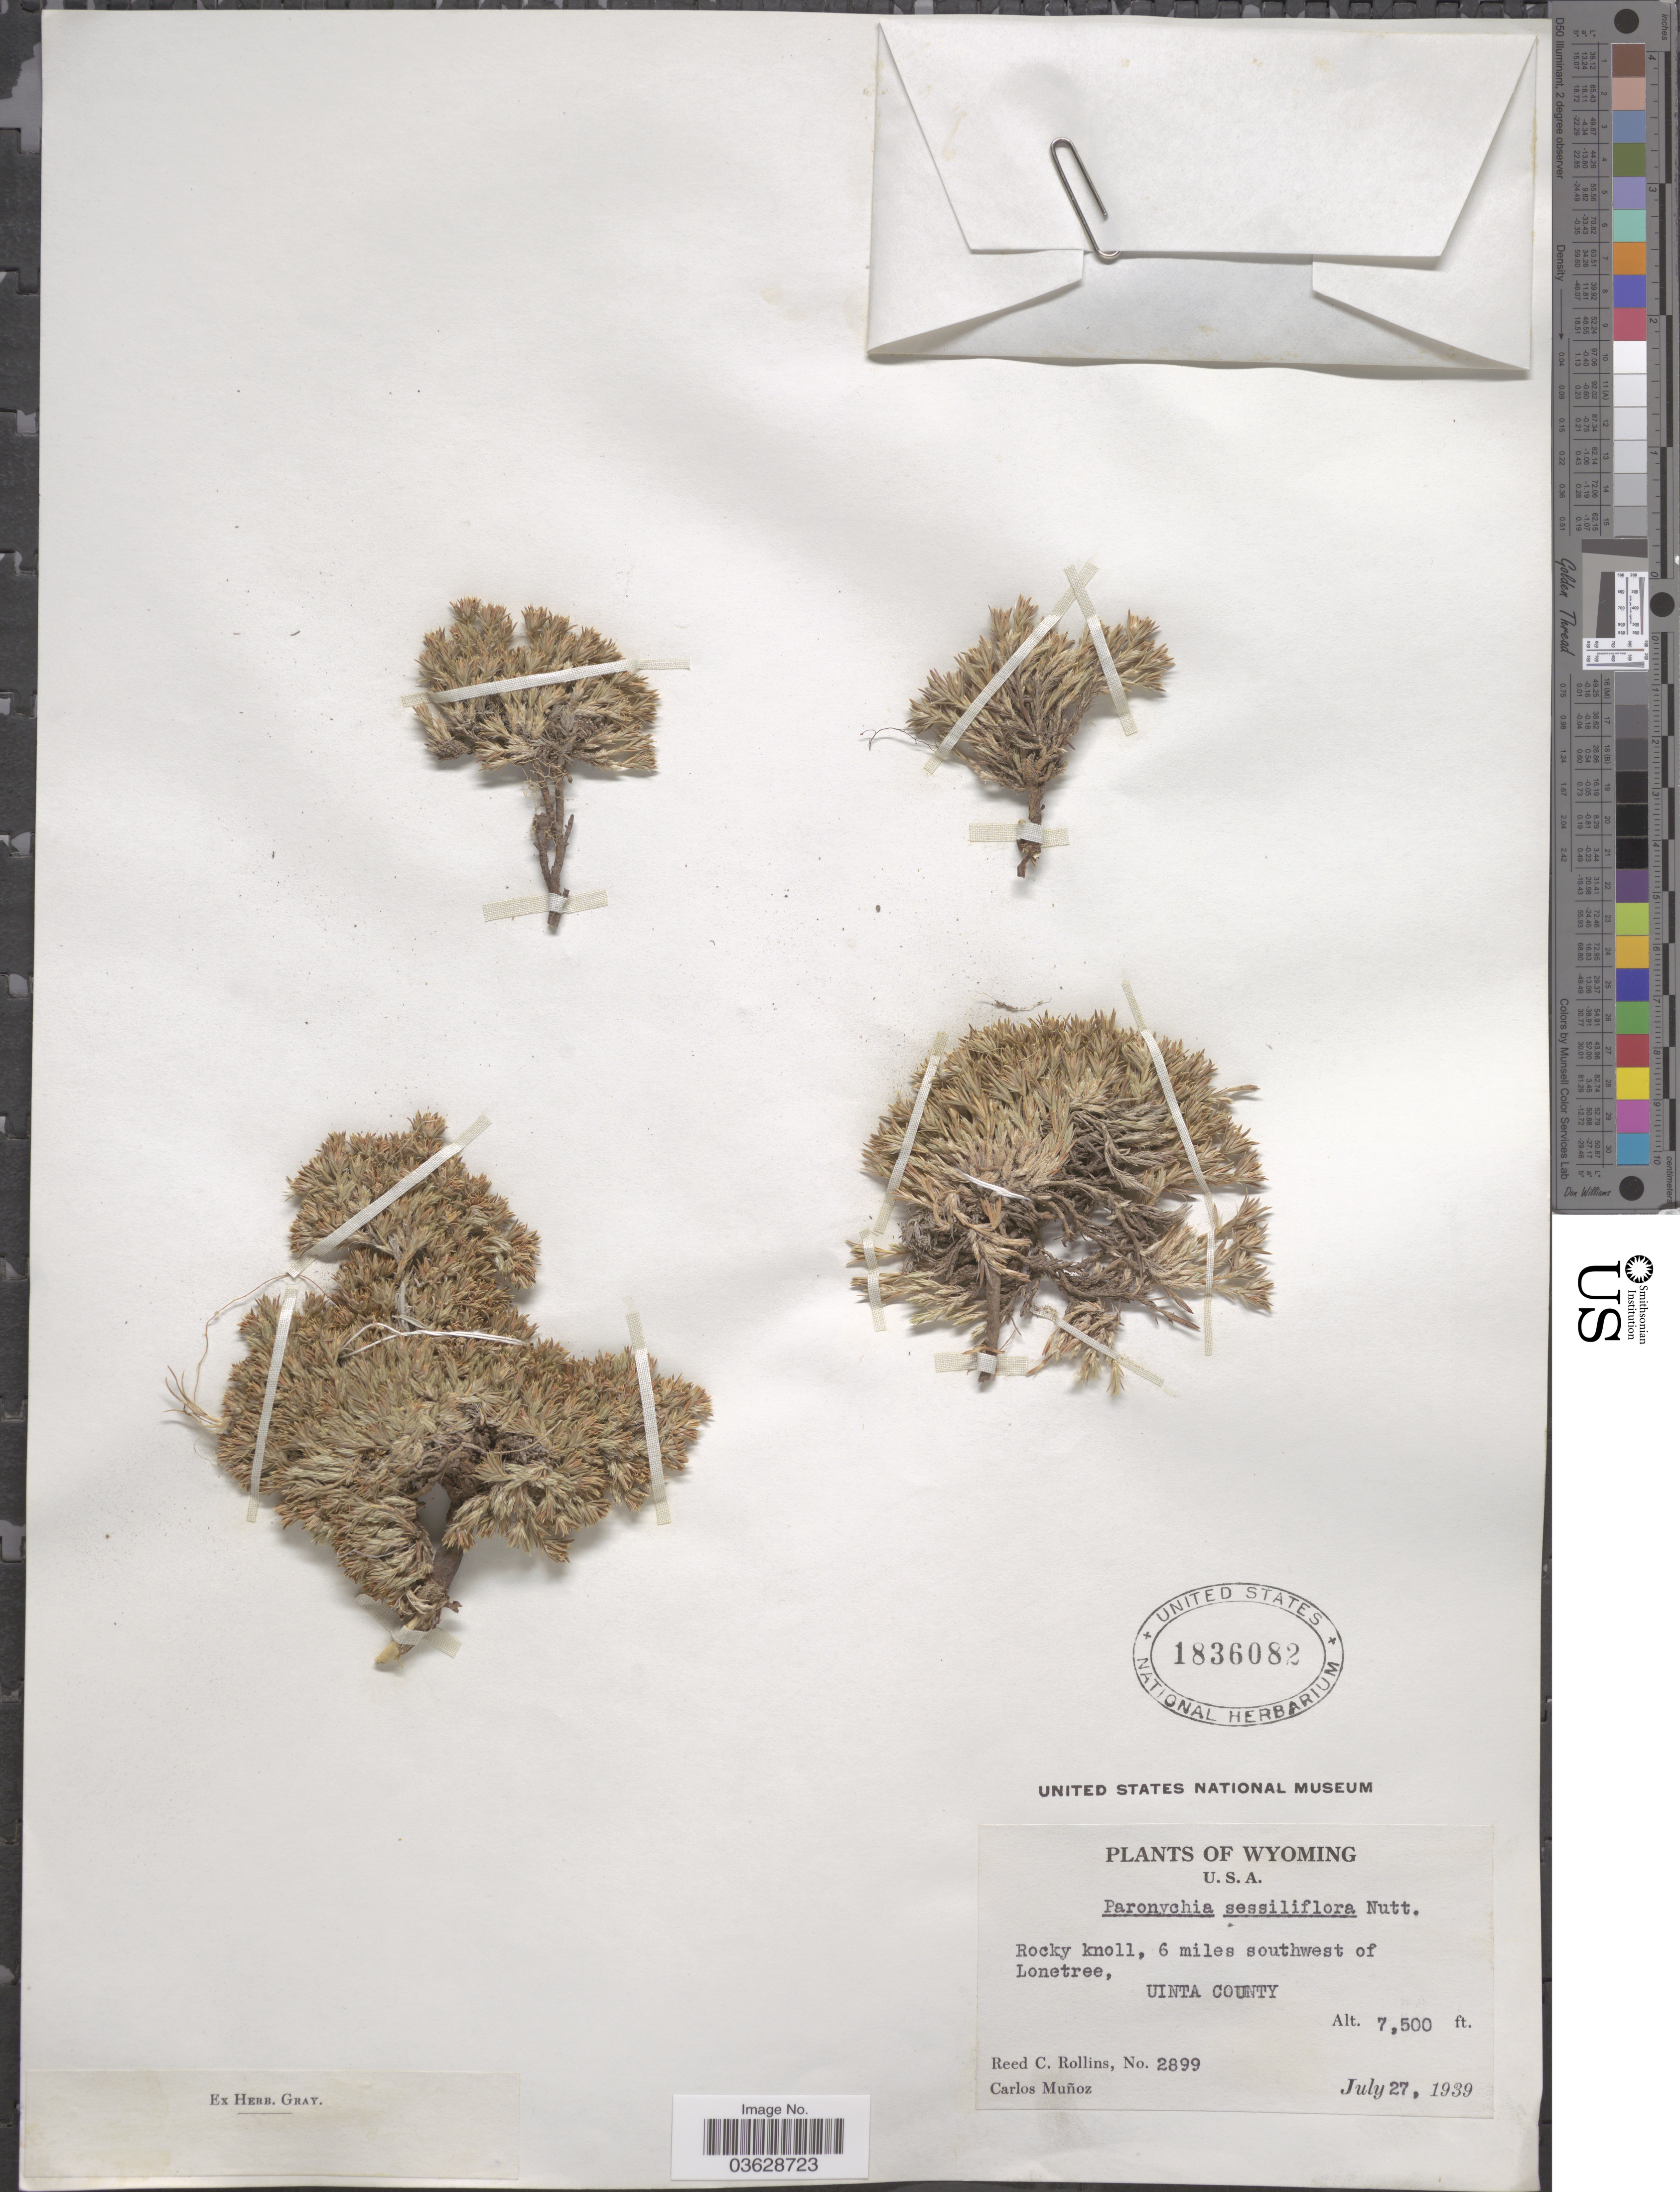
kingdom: Plantae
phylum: Tracheophyta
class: Magnoliopsida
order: Caryophyllales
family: Caryophyllaceae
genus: Paronychia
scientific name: Paronychia sessiliflora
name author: Nutt.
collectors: R. C. Rollins & C. Muñoz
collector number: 2899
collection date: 1939-07-27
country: United States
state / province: Wyoming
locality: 6 miles southwest of Lonetree, Uinta County.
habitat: rocky knoll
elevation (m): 2286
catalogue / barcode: US 1836082